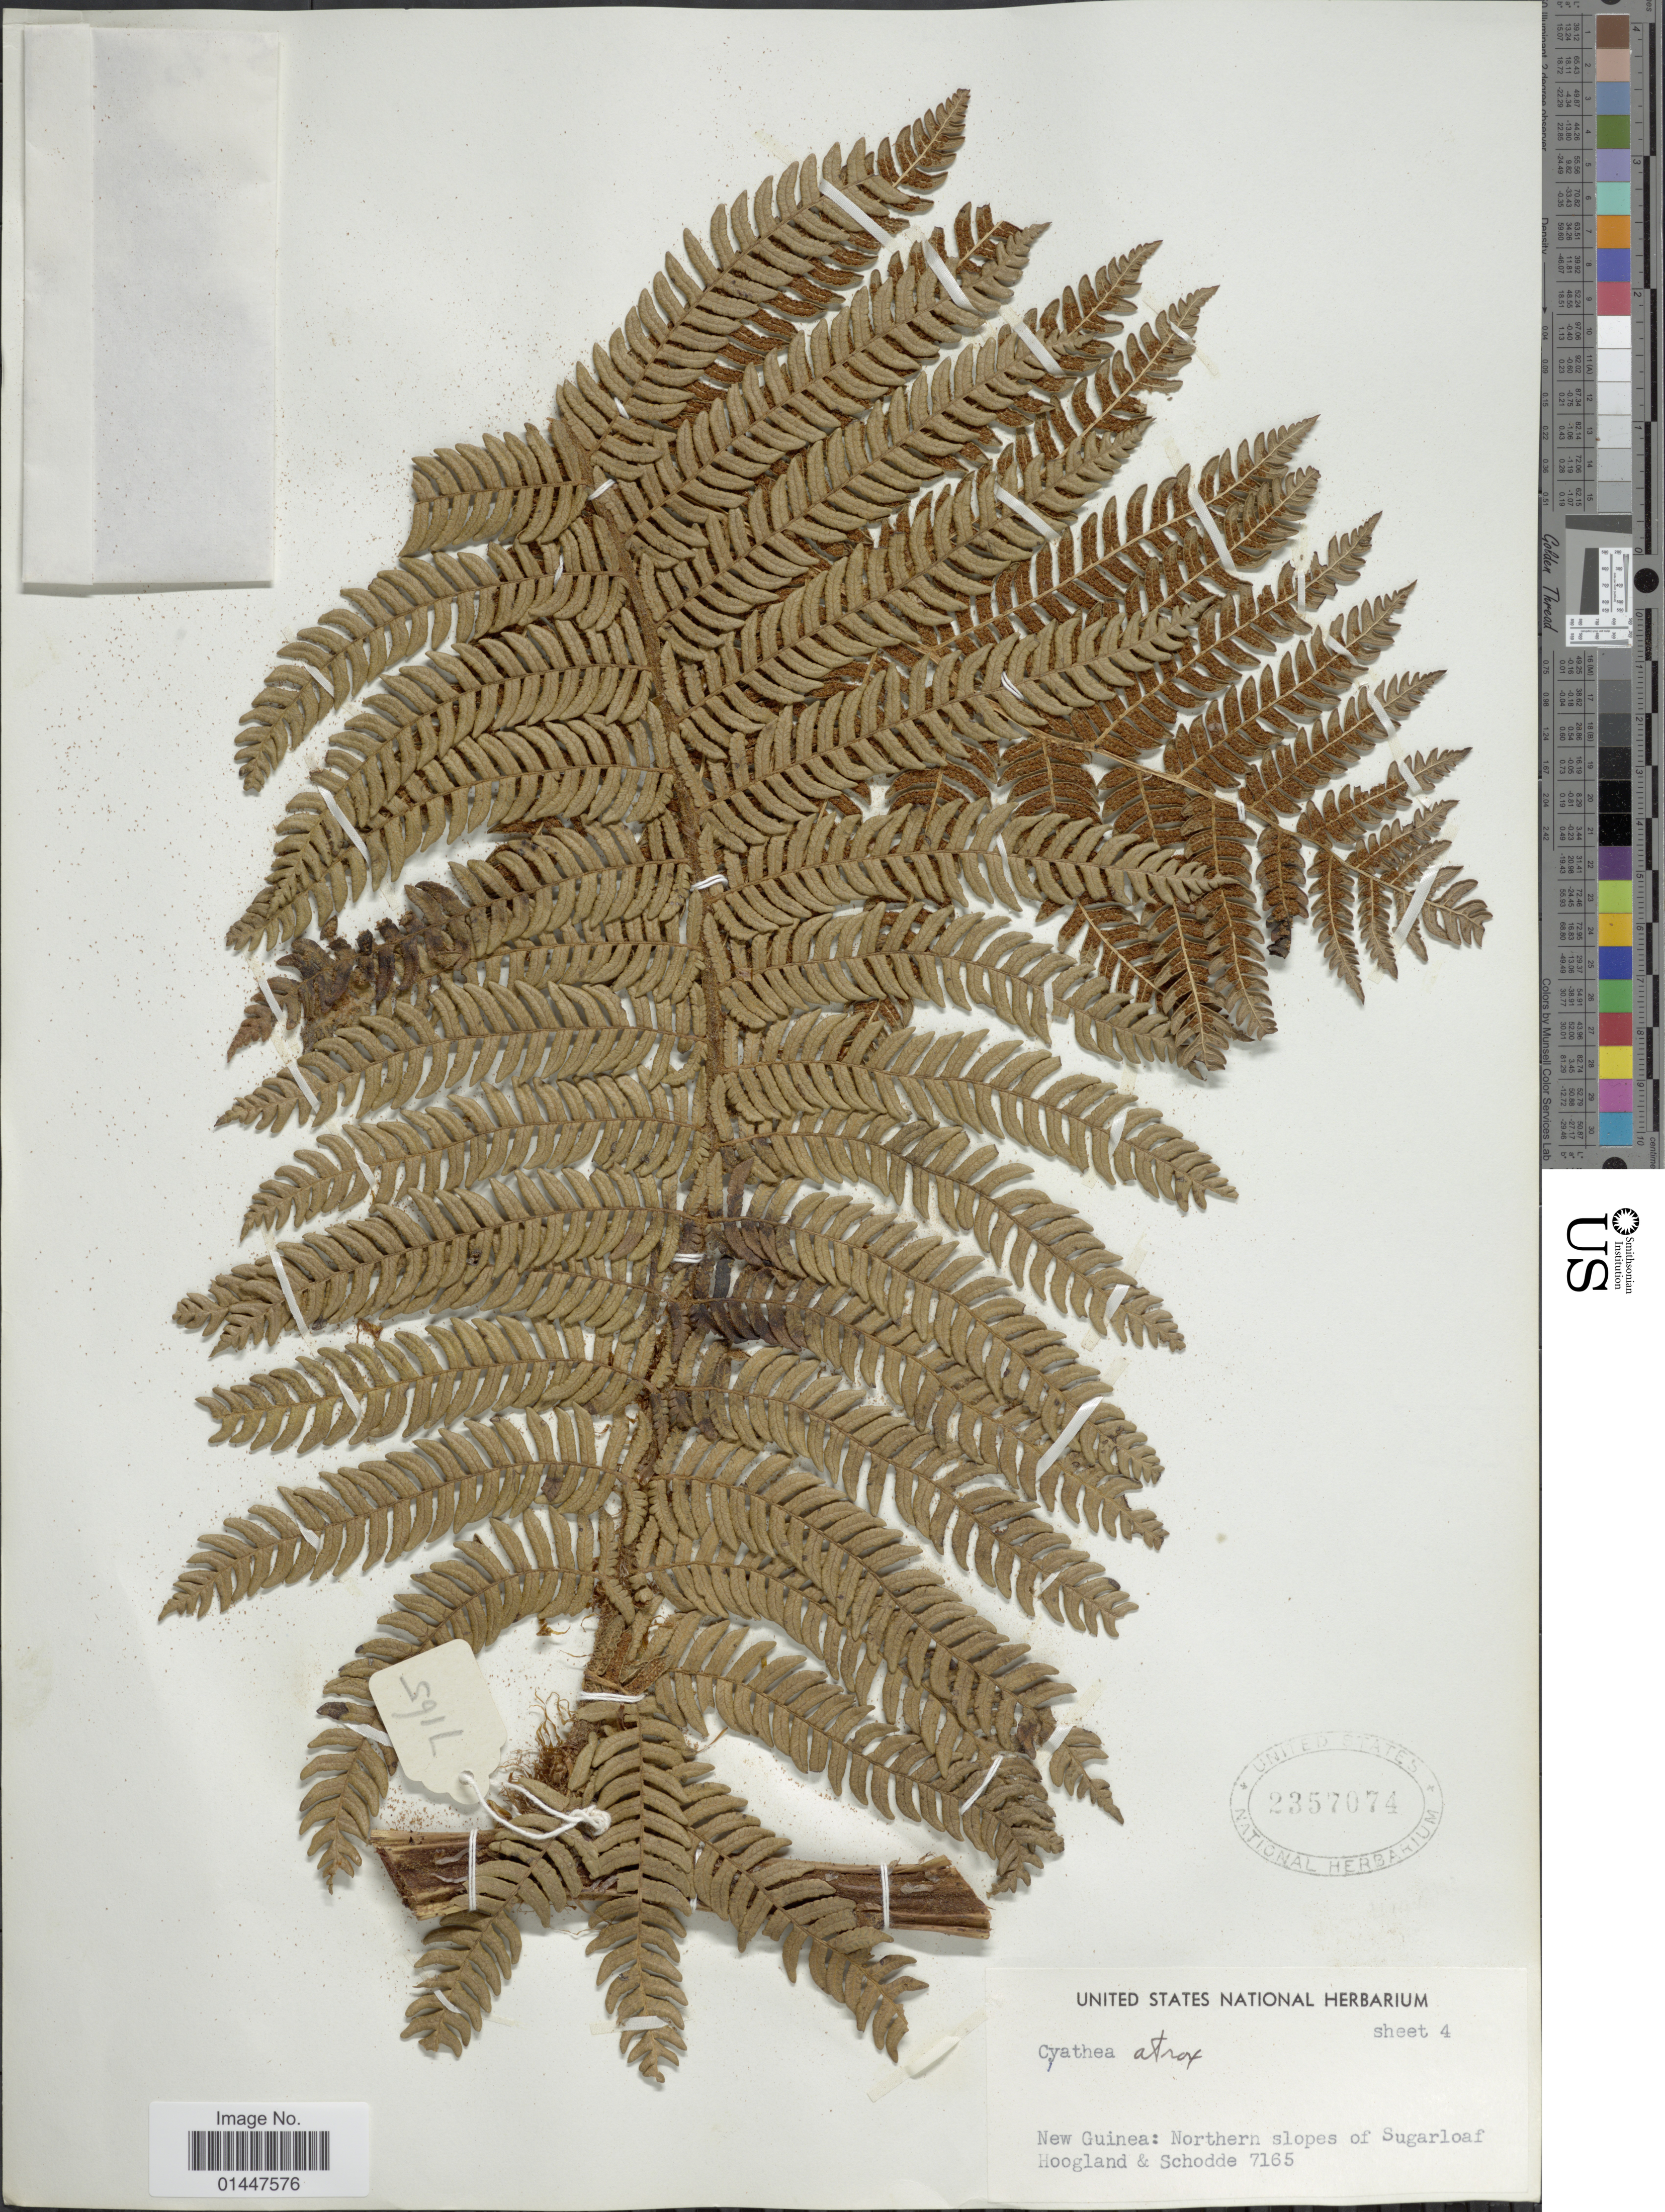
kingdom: Plantae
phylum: Tracheophyta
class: Polypodiopsida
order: Cyatheales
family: Cyatheaceae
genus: Sphaeropteris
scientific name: Sphaeropteris atrox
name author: (C. Chr.) R.M. Tryon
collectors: R. D. Hoogland & Schodde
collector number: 7165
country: Papua New Guinea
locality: New Guinea: Northern slopes of Sugarloaf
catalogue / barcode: US 2357074